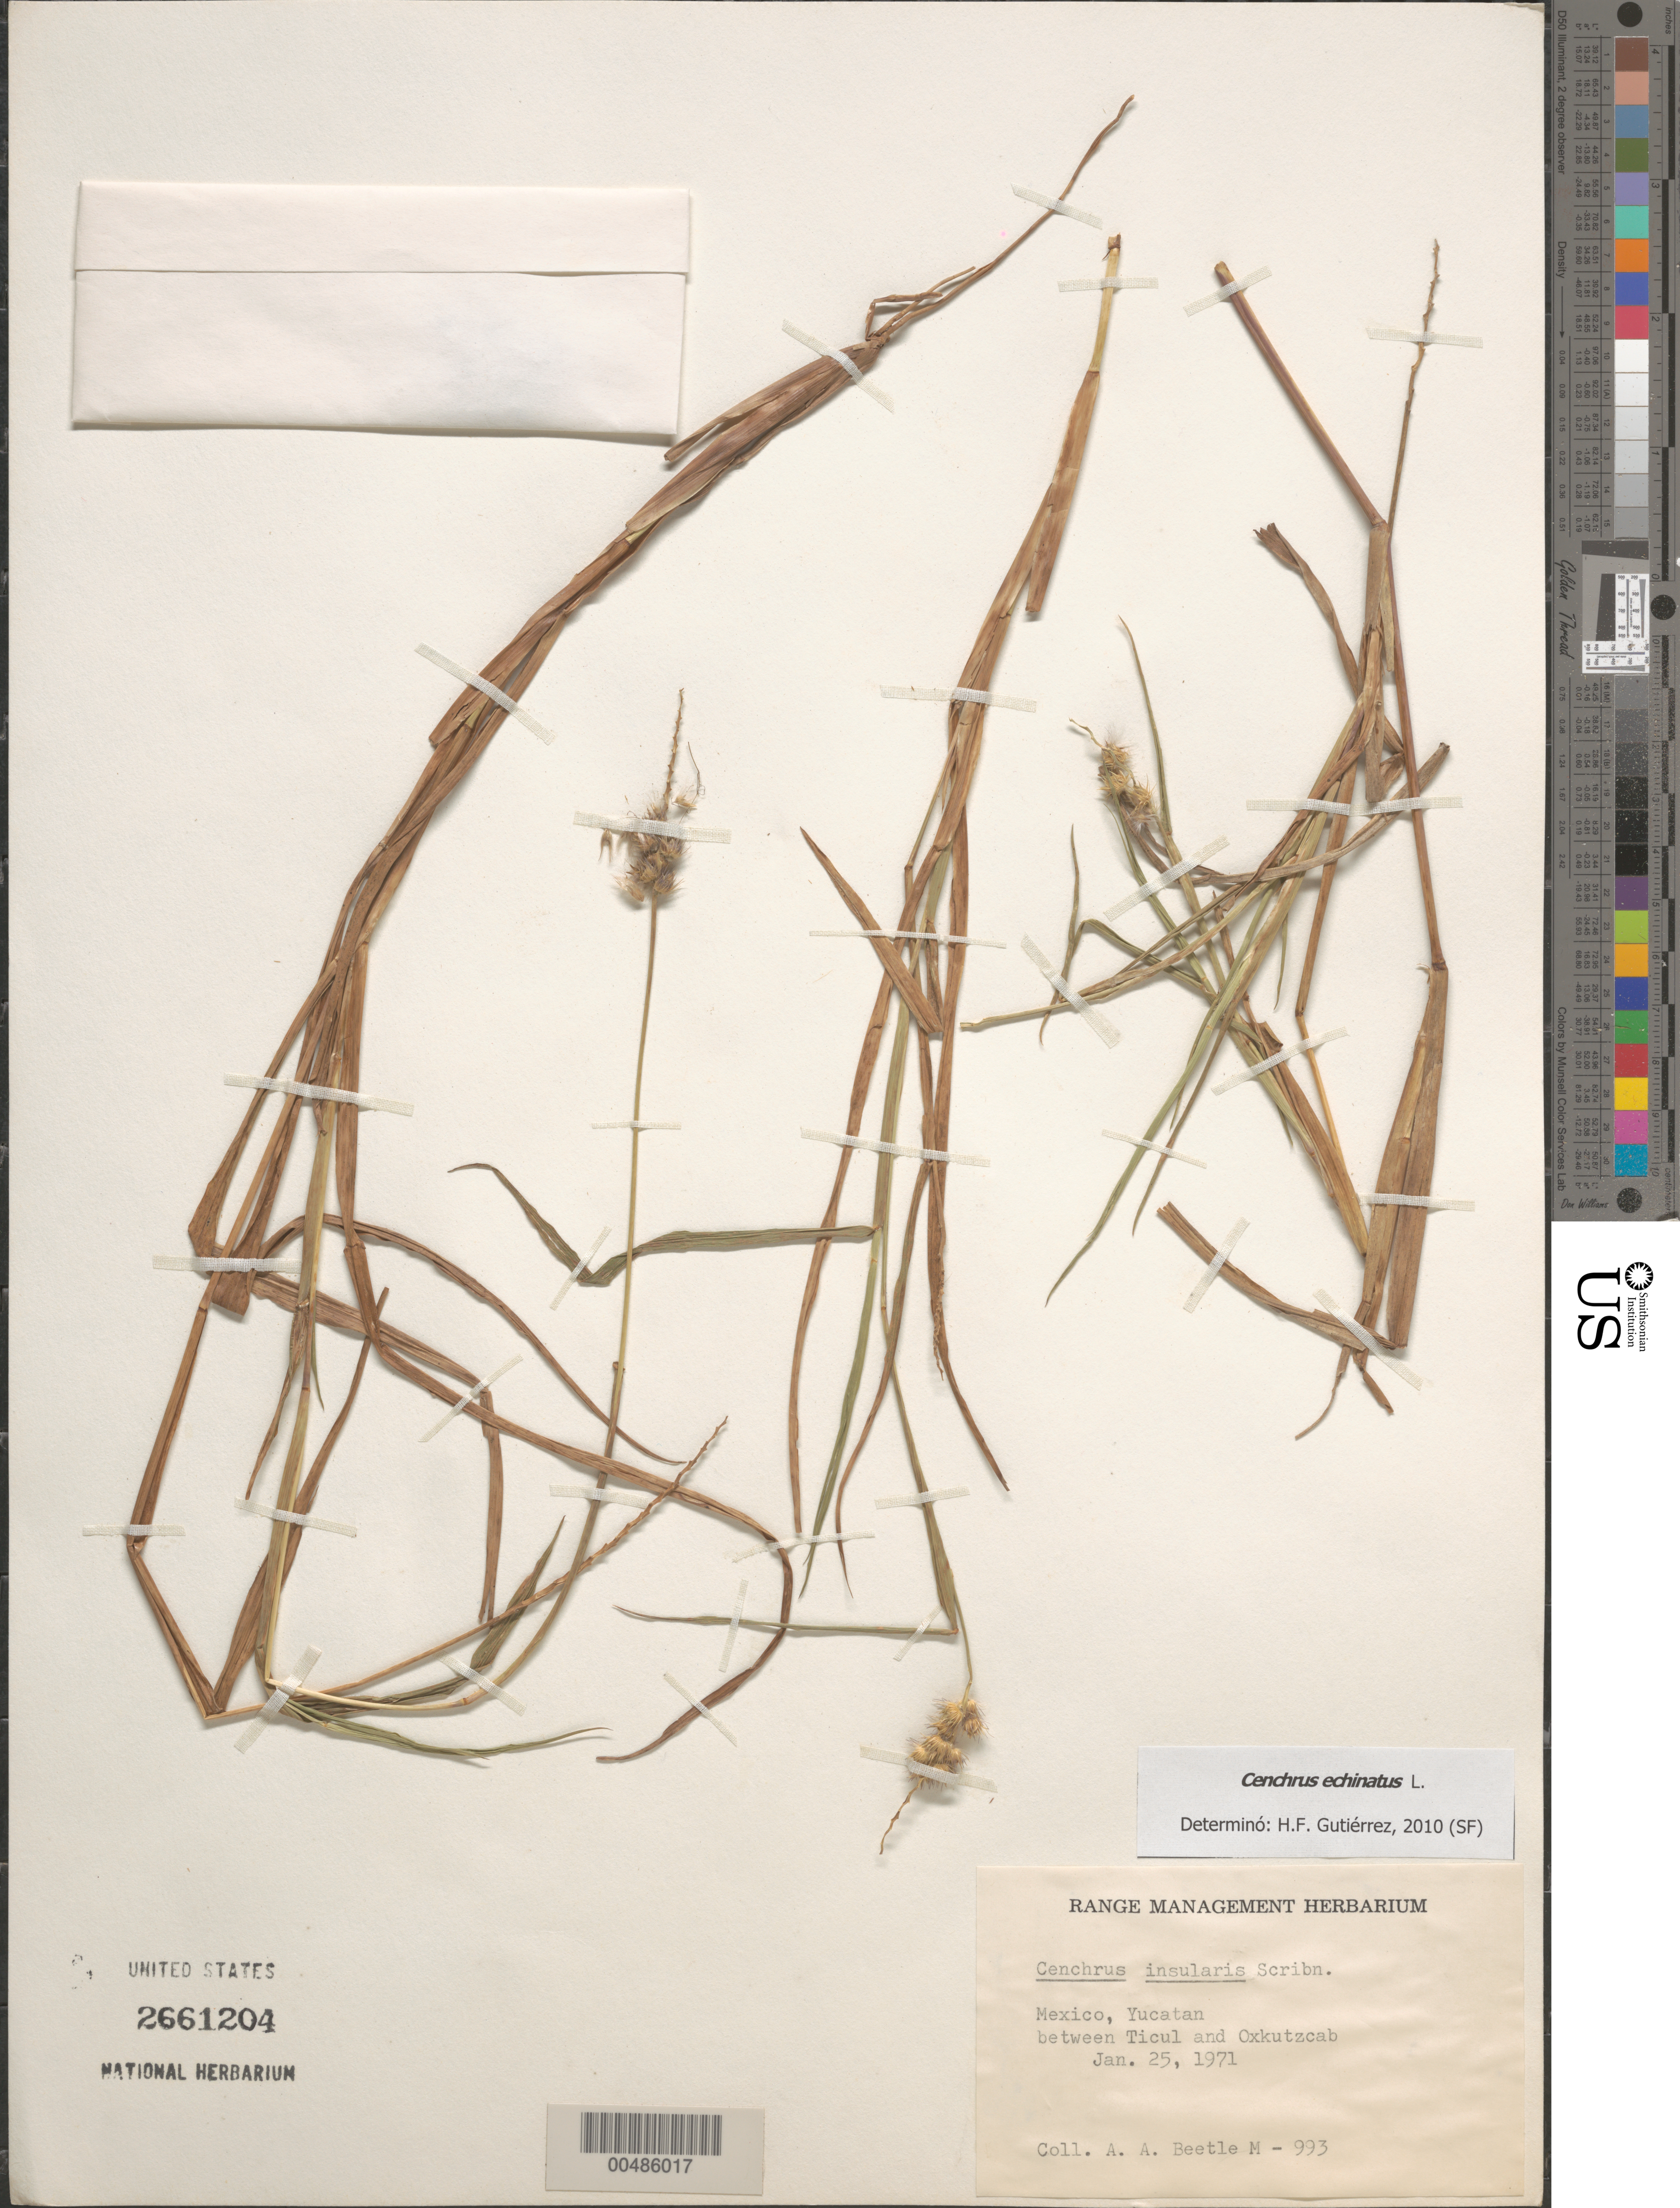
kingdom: Plantae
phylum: Tracheophyta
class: Liliopsida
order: Poales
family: Poaceae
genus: Cenchrus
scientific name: Cenchrus echinatus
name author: L.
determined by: Gutiérrez, H. F.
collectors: A. A. Beetle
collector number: M-993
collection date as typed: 25 Jan 1971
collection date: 1971-01-25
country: Mexico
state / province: Yucatan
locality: Between Ticul and Oxkutzcab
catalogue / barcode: US 2661204